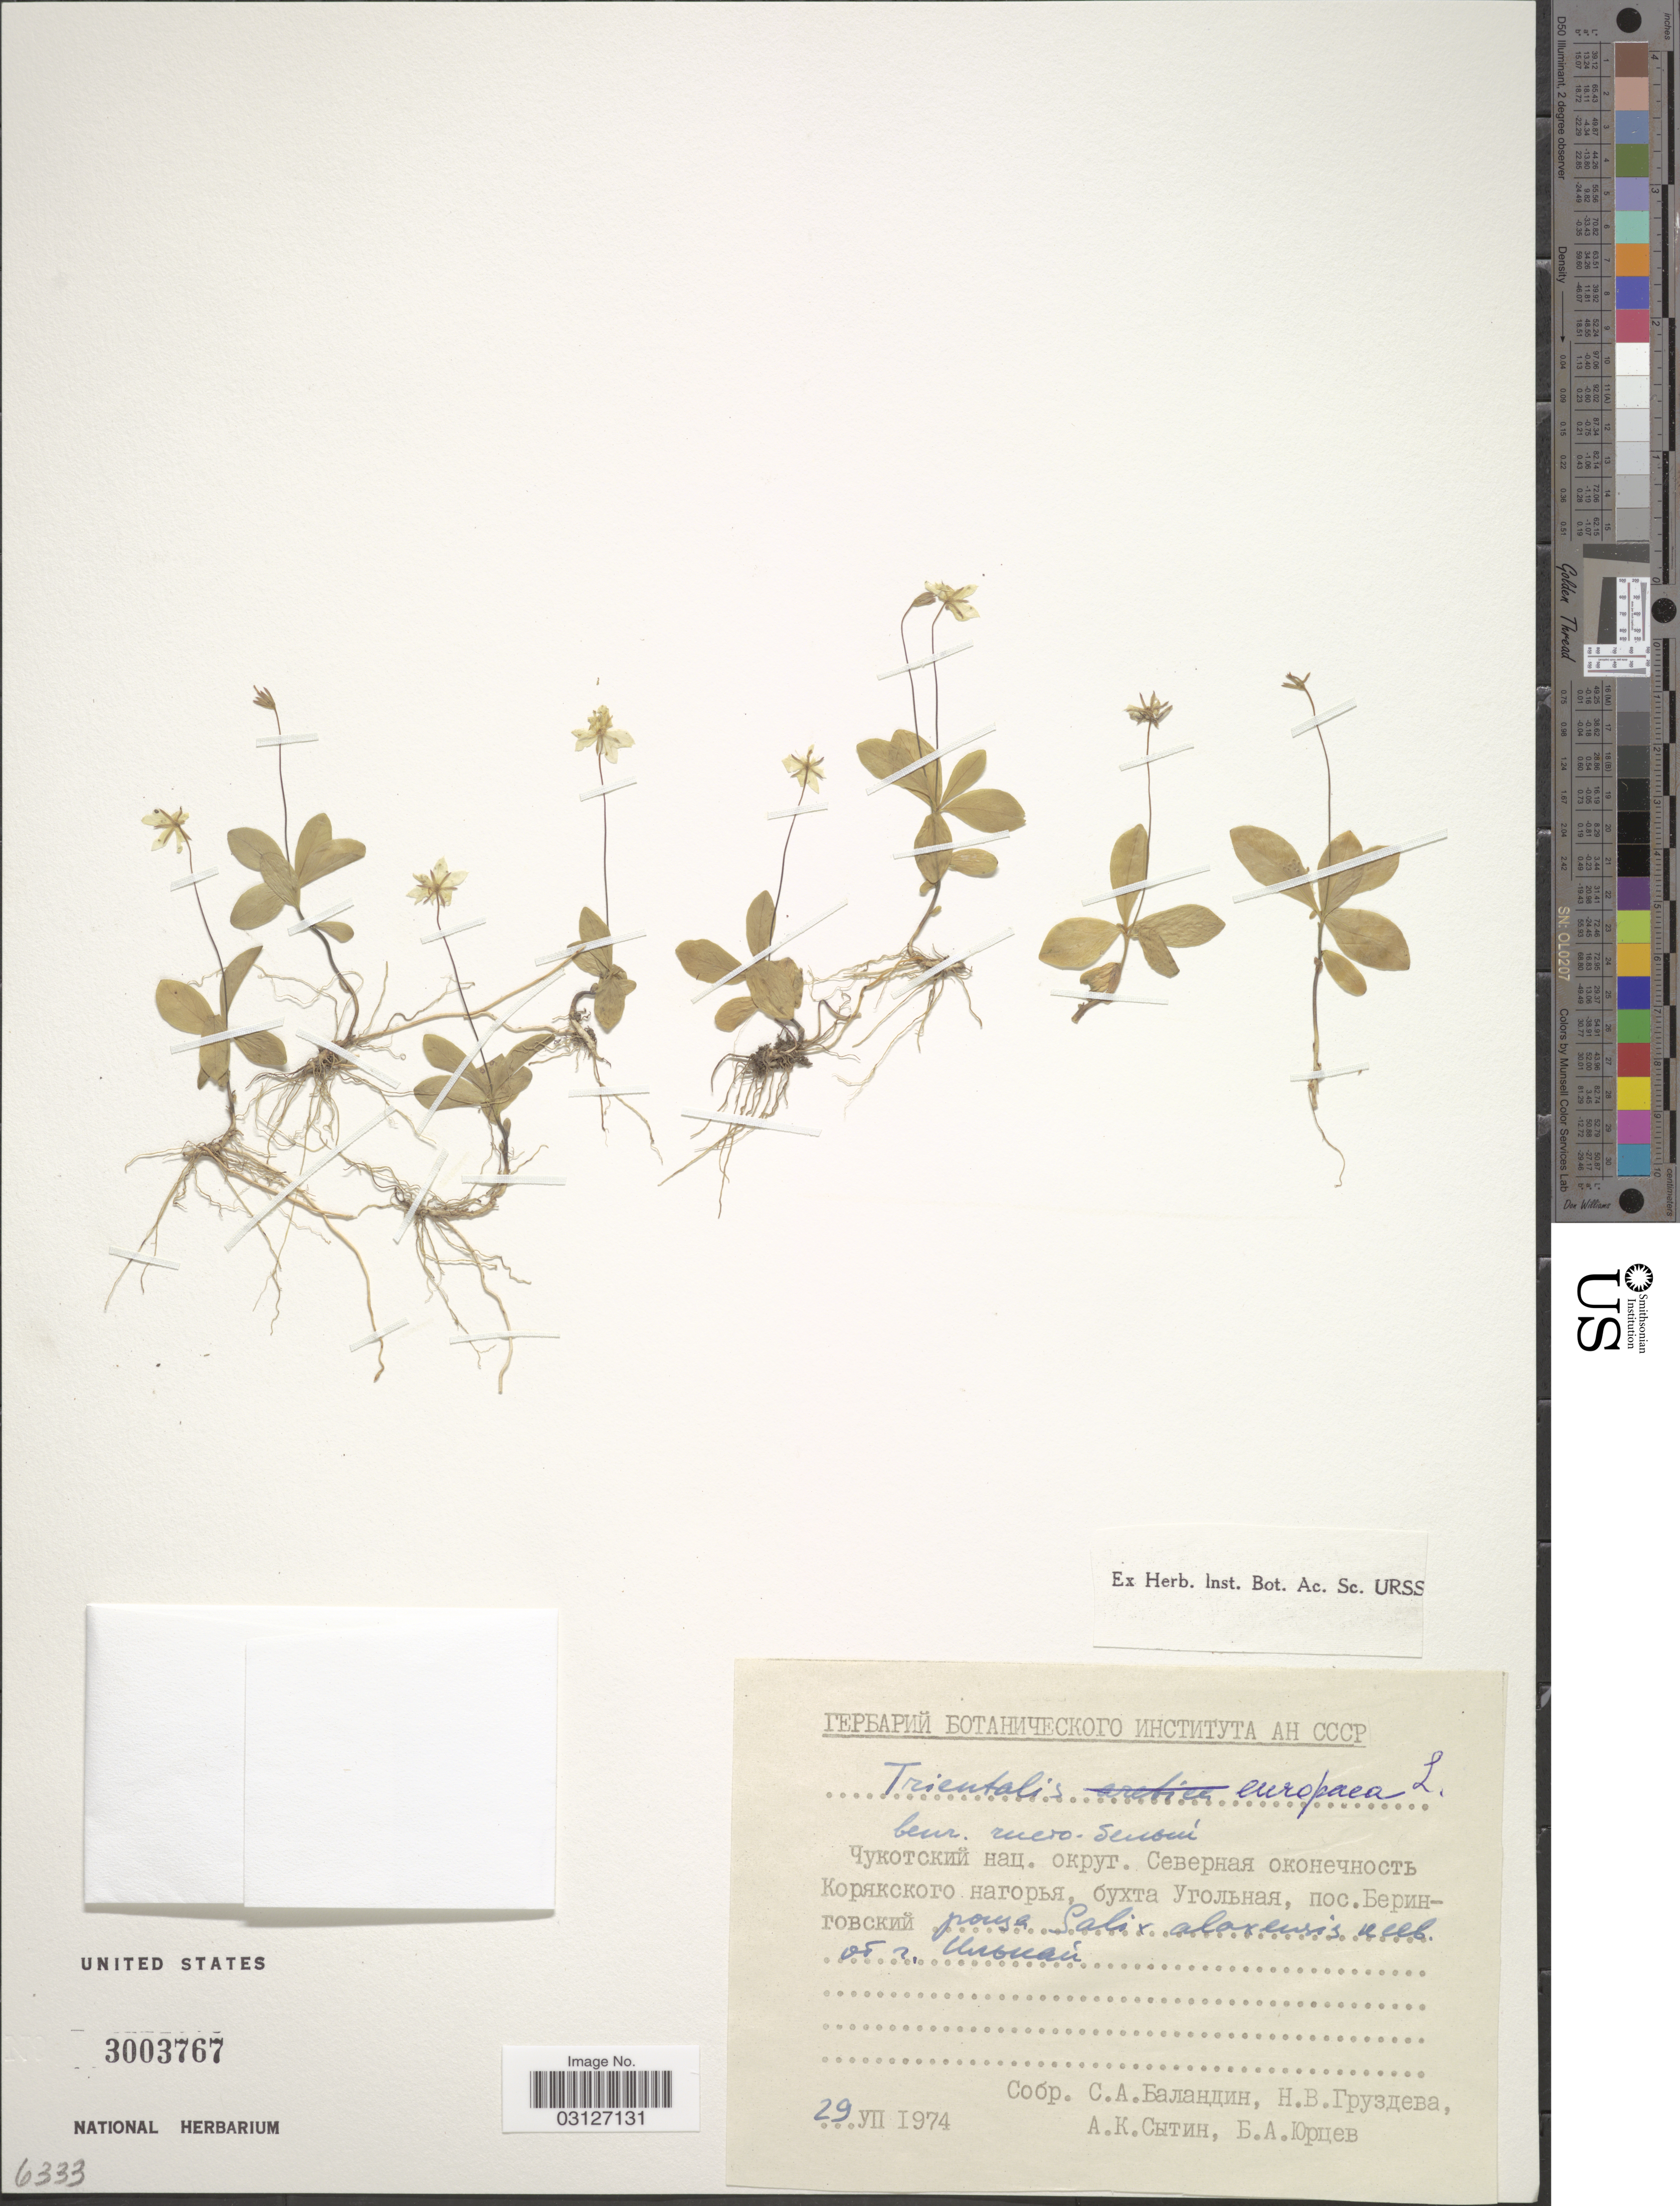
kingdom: Plantae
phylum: Tracheophyta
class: Magnoliopsida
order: Ericales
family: Primulaceae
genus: Trientalis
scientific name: Trientalis latifolia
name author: Hook.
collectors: S. Balandin, N. Gruzdeeva, A. Sytin & B. Urtsev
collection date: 1974-07-29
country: Russian Federation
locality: North part of Koryaksky Khrebet, Bukhta Ugolnaya, village Beringovskiy.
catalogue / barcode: US 3003767